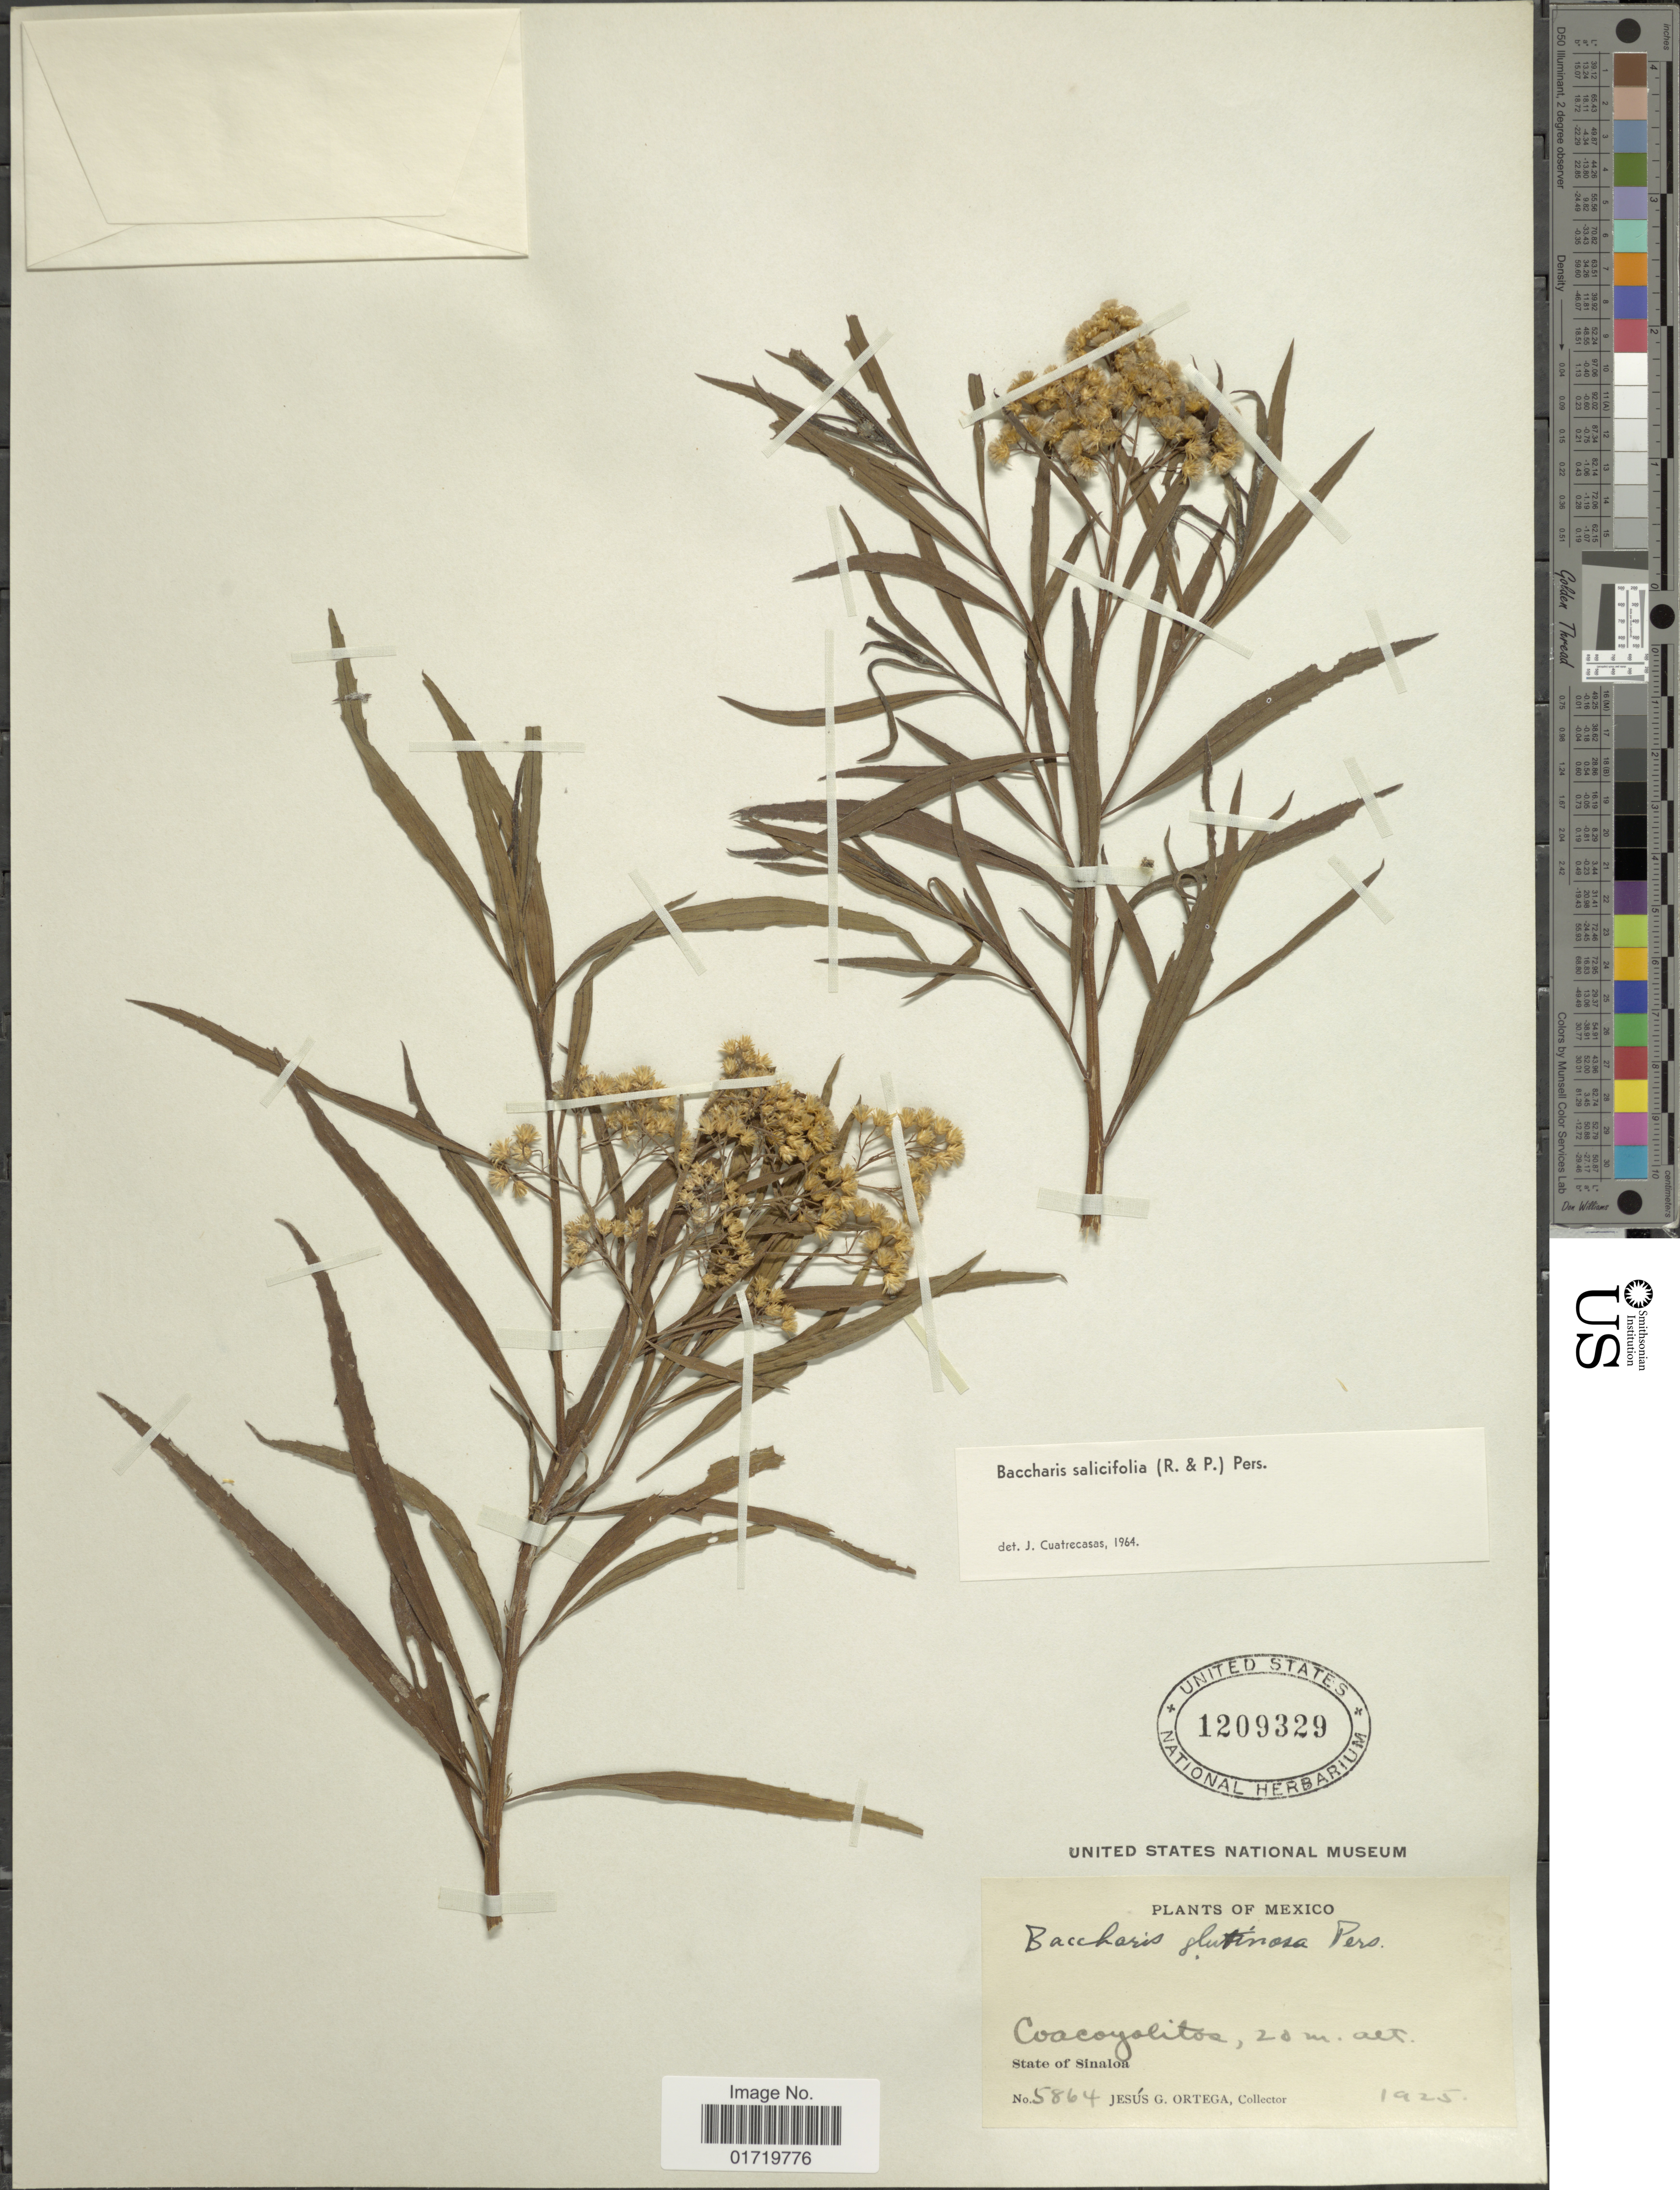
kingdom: Plantae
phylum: Tracheophyta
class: Magnoliopsida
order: Asterales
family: Asteraceae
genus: Baccharis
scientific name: Baccharis salicifolia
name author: (Ruiz & Pav.) Pers.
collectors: J. Ortega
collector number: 5864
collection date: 1925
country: Mexico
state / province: Sinaloa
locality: Coacoyolitos, State of Sinaloa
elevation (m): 20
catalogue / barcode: US 1209329